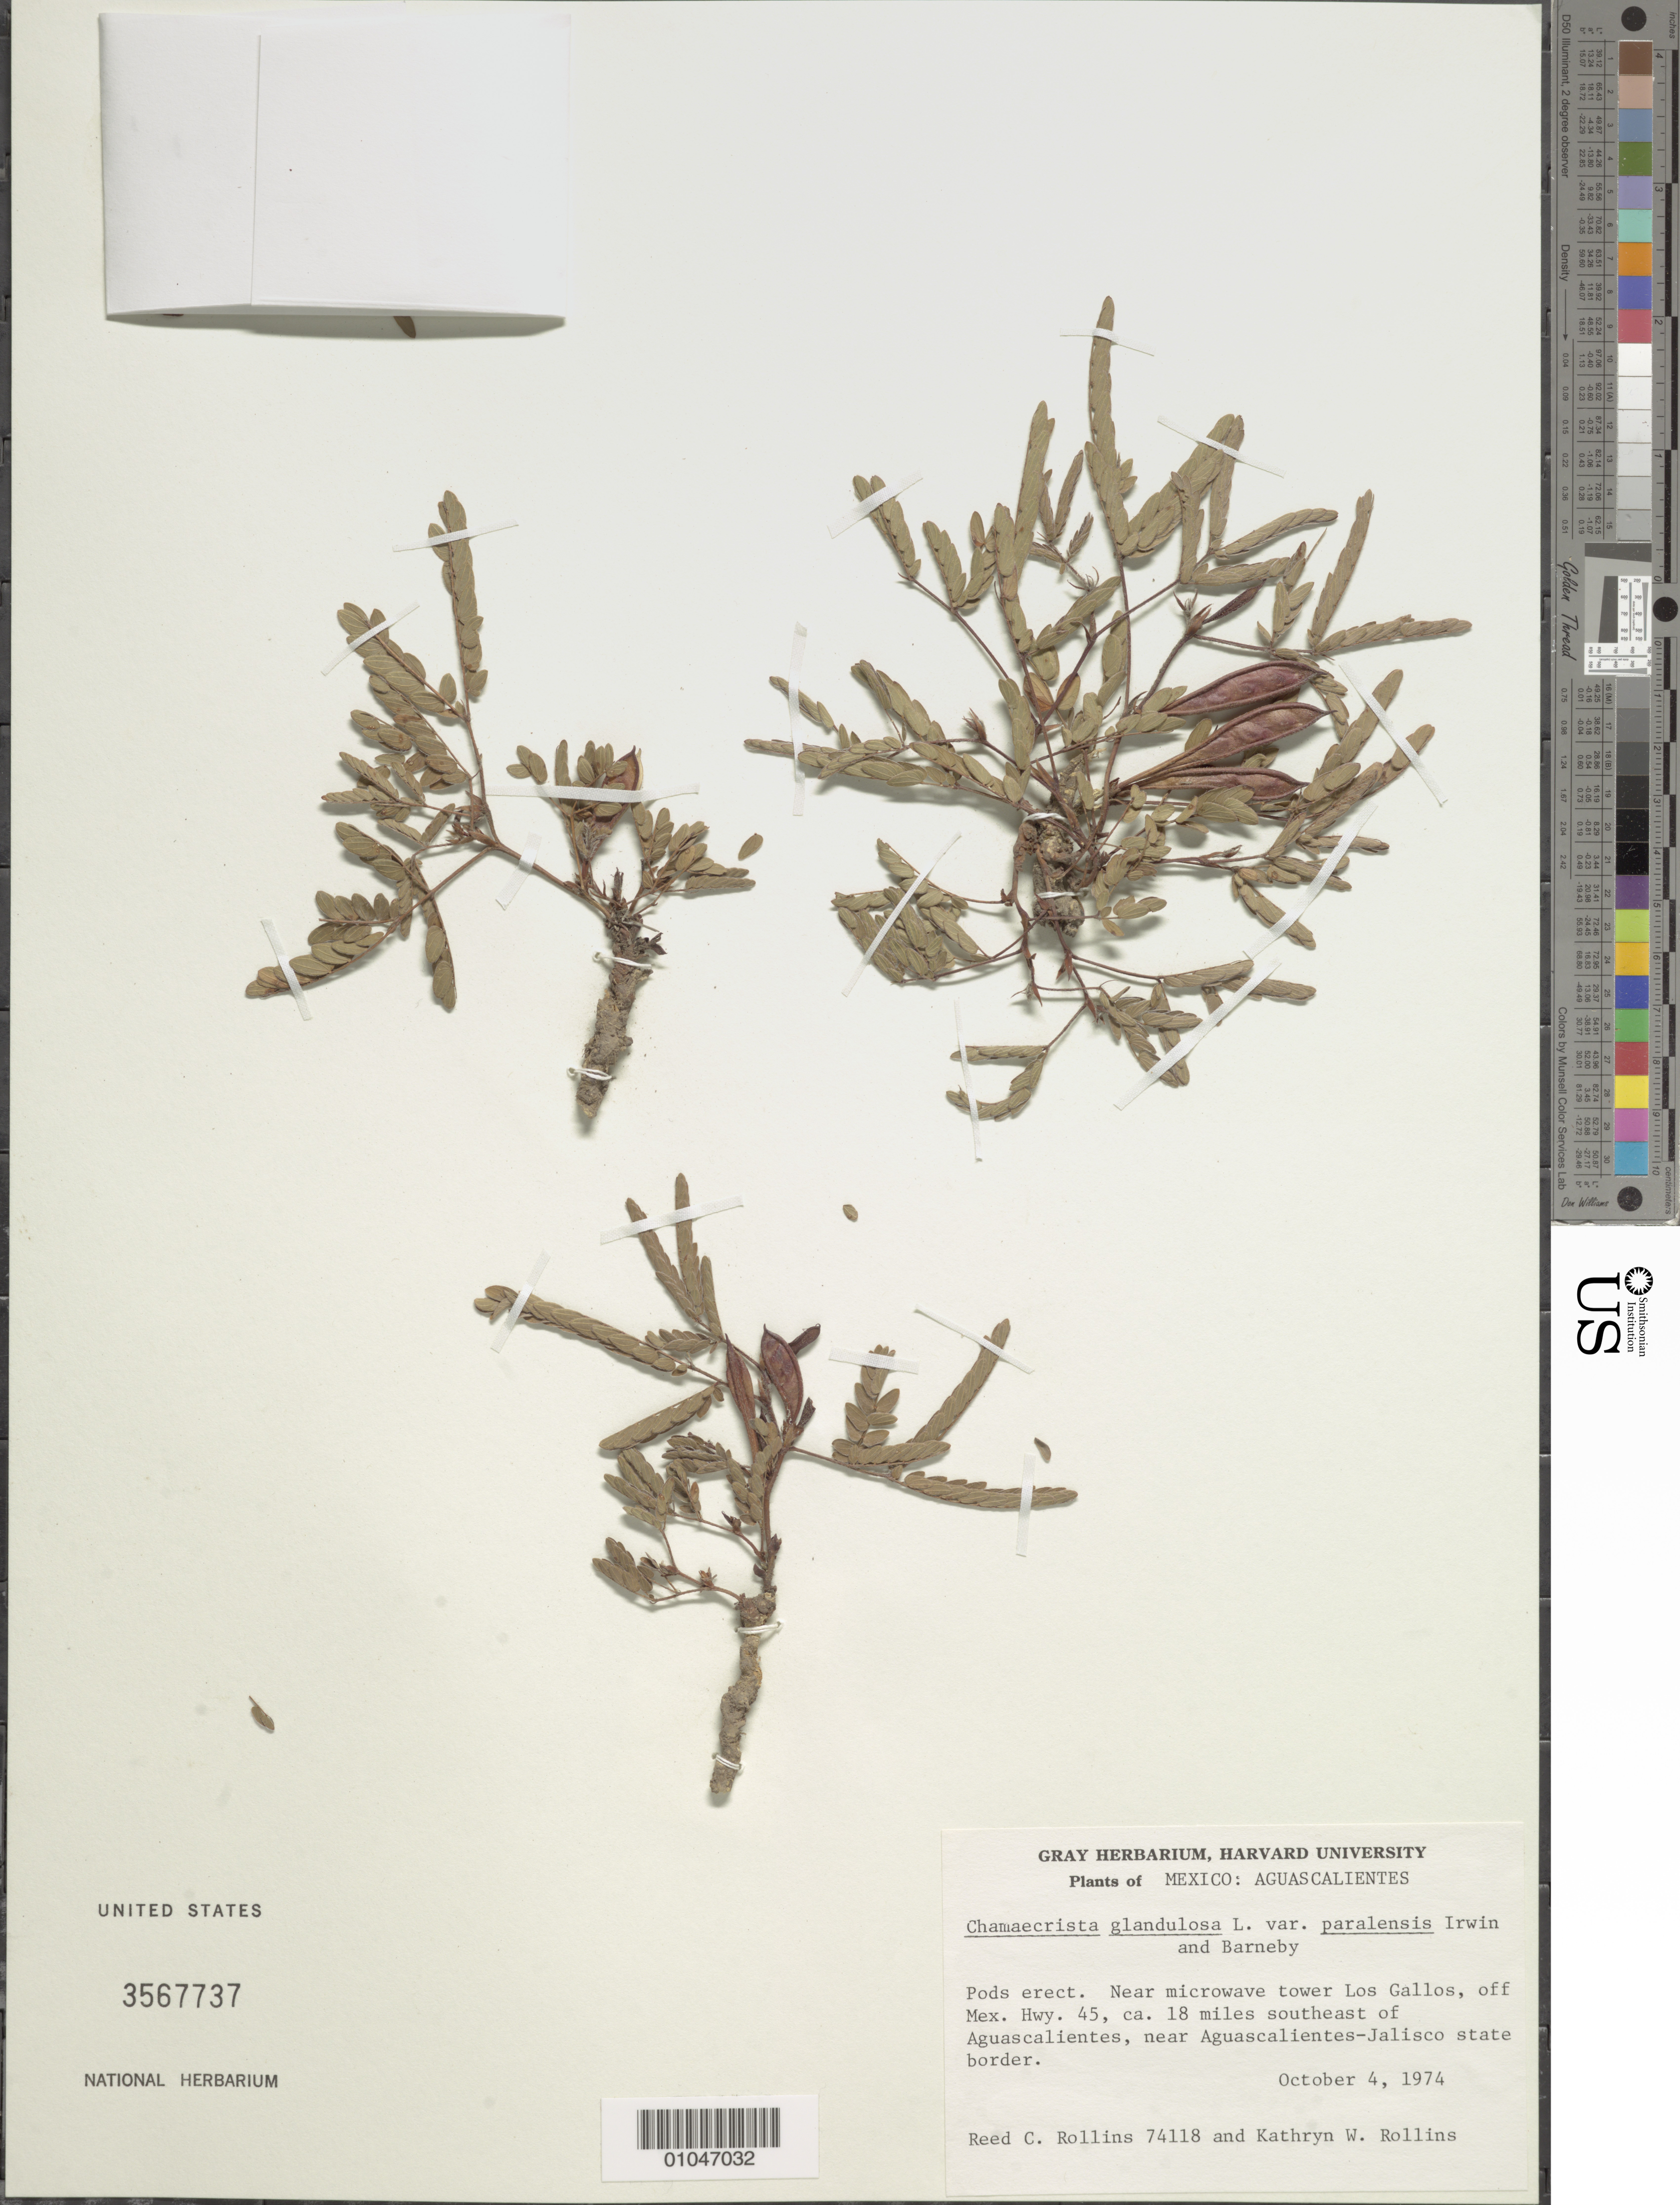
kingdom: Plantae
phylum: Tracheophyta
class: Magnoliopsida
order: Fabales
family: Fabaceae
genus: Chamaecrista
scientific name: Chamaecrista glandulosa var. parralensis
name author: (H.S. Irwin & Barneby) H.S. Irwin & Barneby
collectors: R. C. Rollins & K. W. Rollins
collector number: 74118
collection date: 1974-10-04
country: Mexico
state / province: Aguascalientes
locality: Los Gallos, off Mex. Hwy 45, ca 18 miles SE of Aguascalientes, near Aguascalientes-Jalisco state border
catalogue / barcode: US 3567737